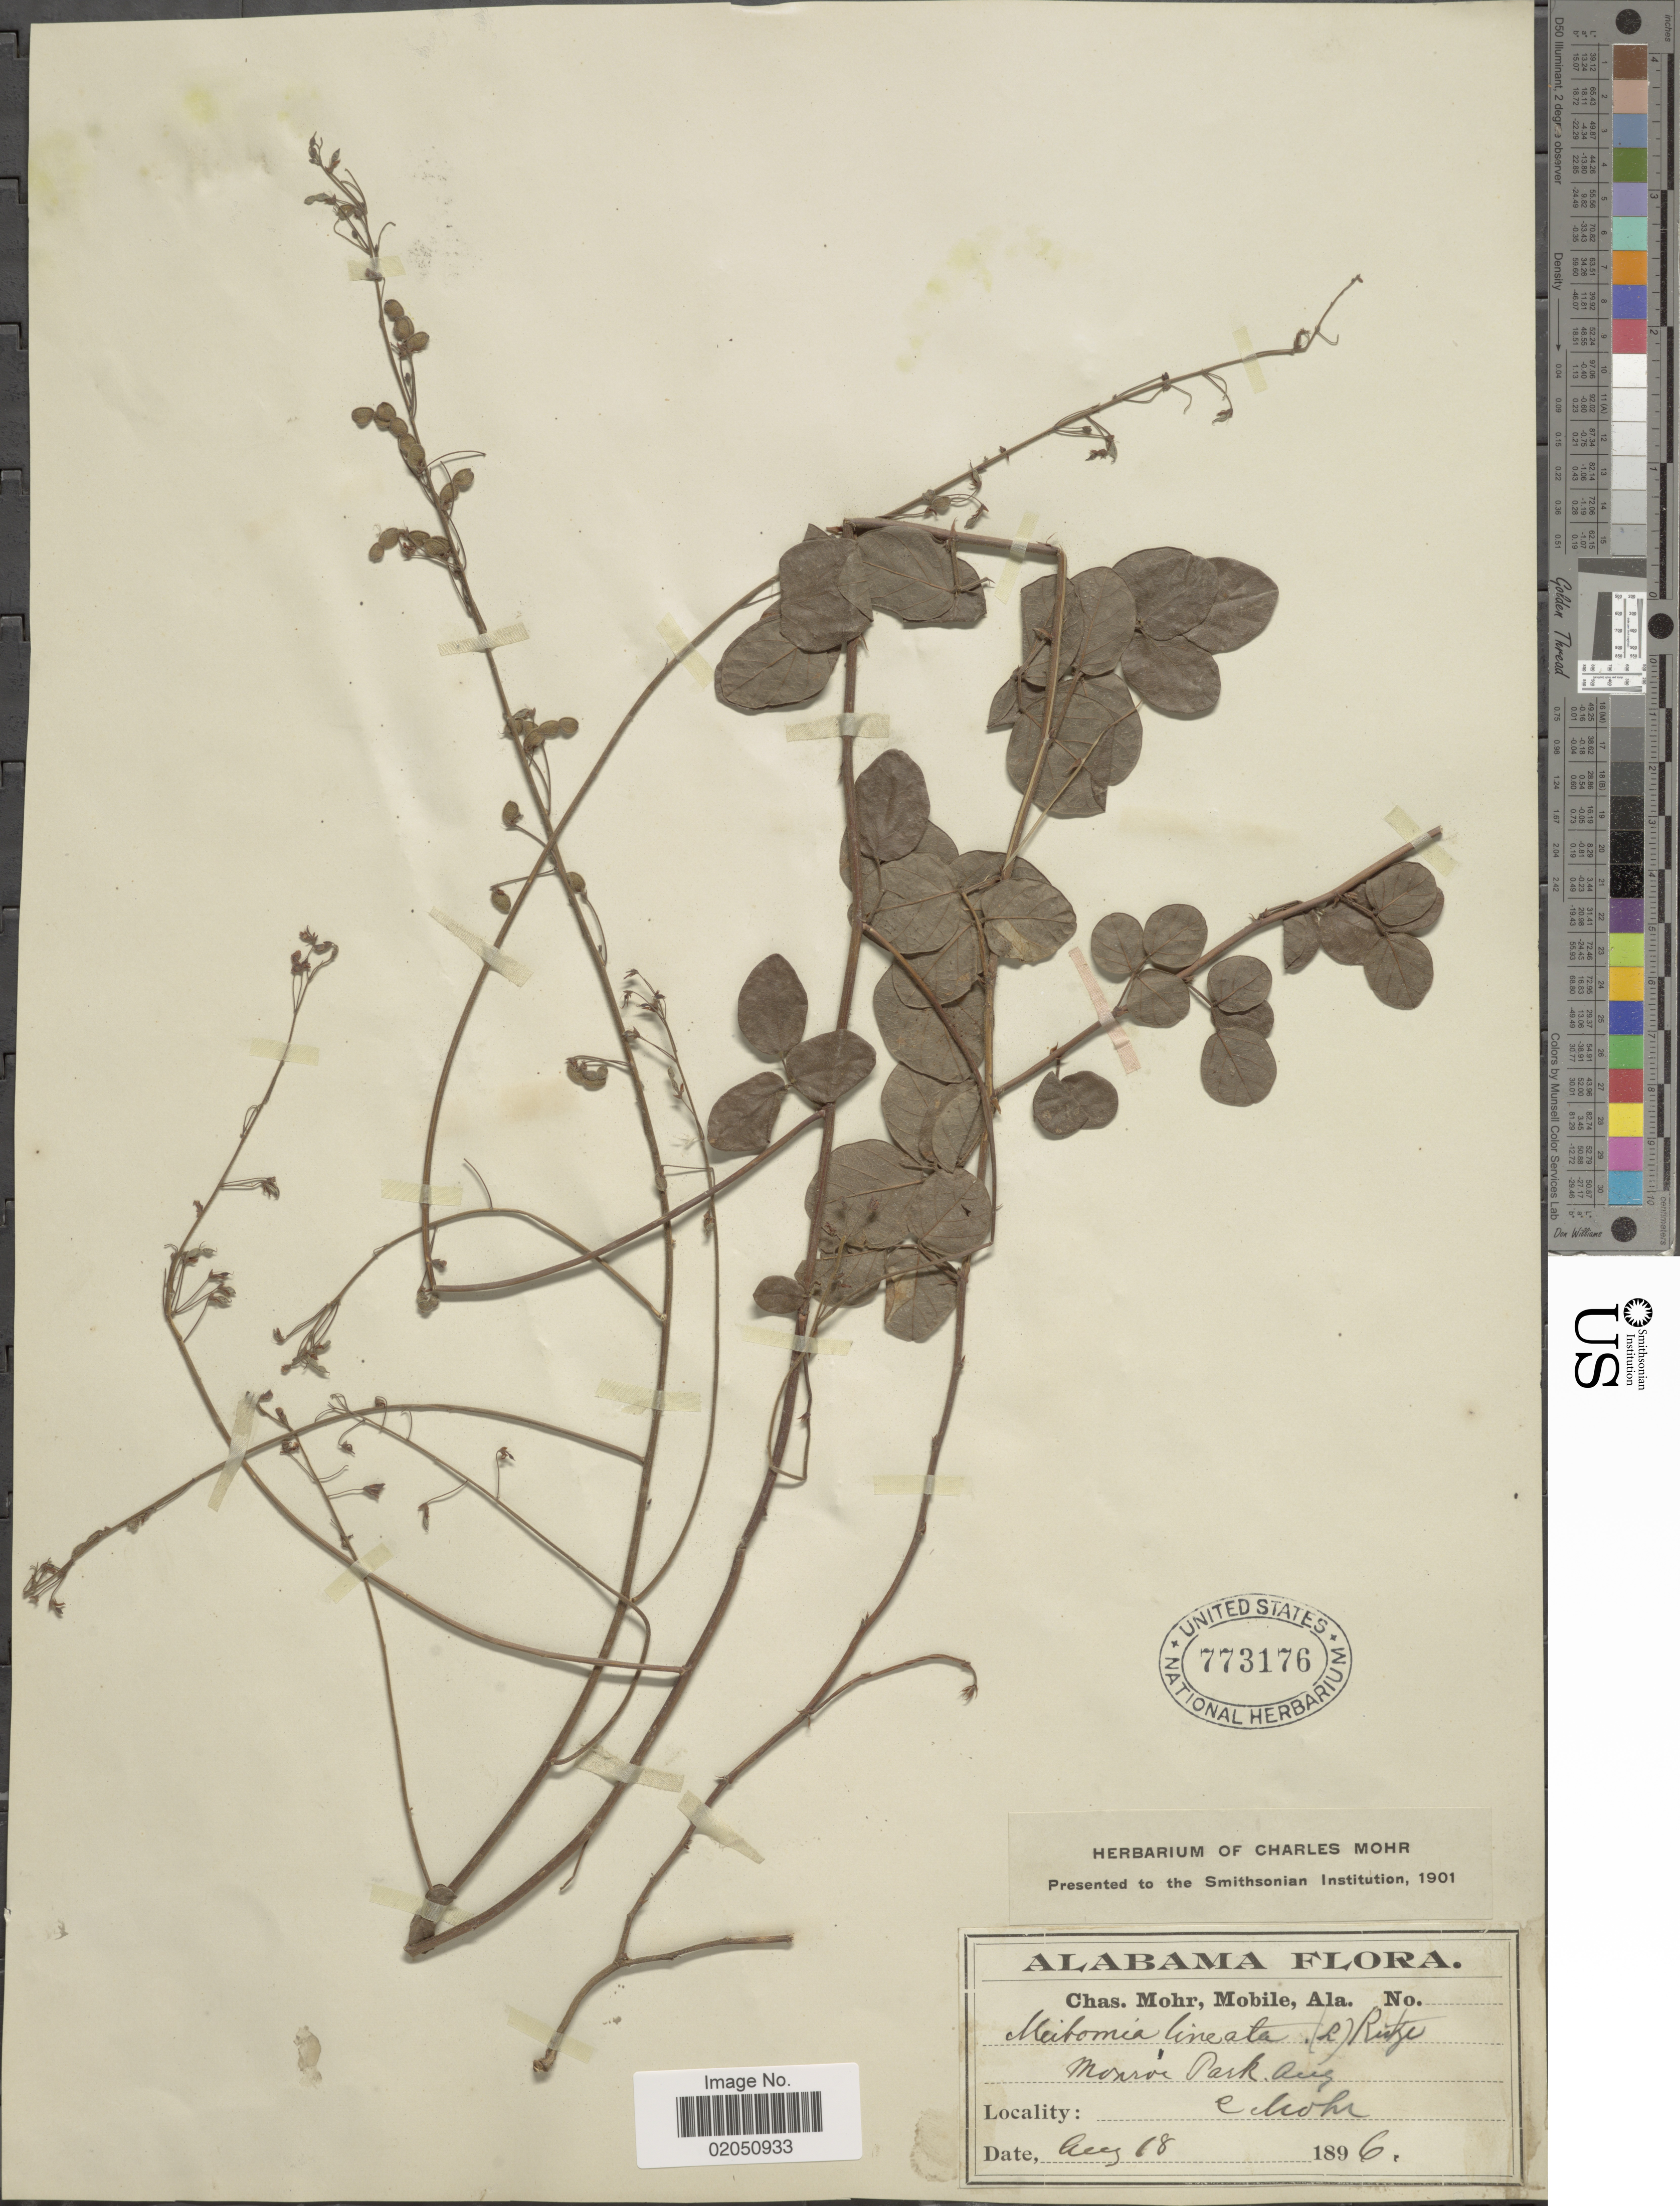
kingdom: Plantae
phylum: Tracheophyta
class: Magnoliopsida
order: Fabales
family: Fabaceae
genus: Desmodium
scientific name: Desmodium lineatum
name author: DC.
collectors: C. T. Mohr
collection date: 1896-08-18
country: United States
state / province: Alabama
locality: Monroe Park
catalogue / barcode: US 773176